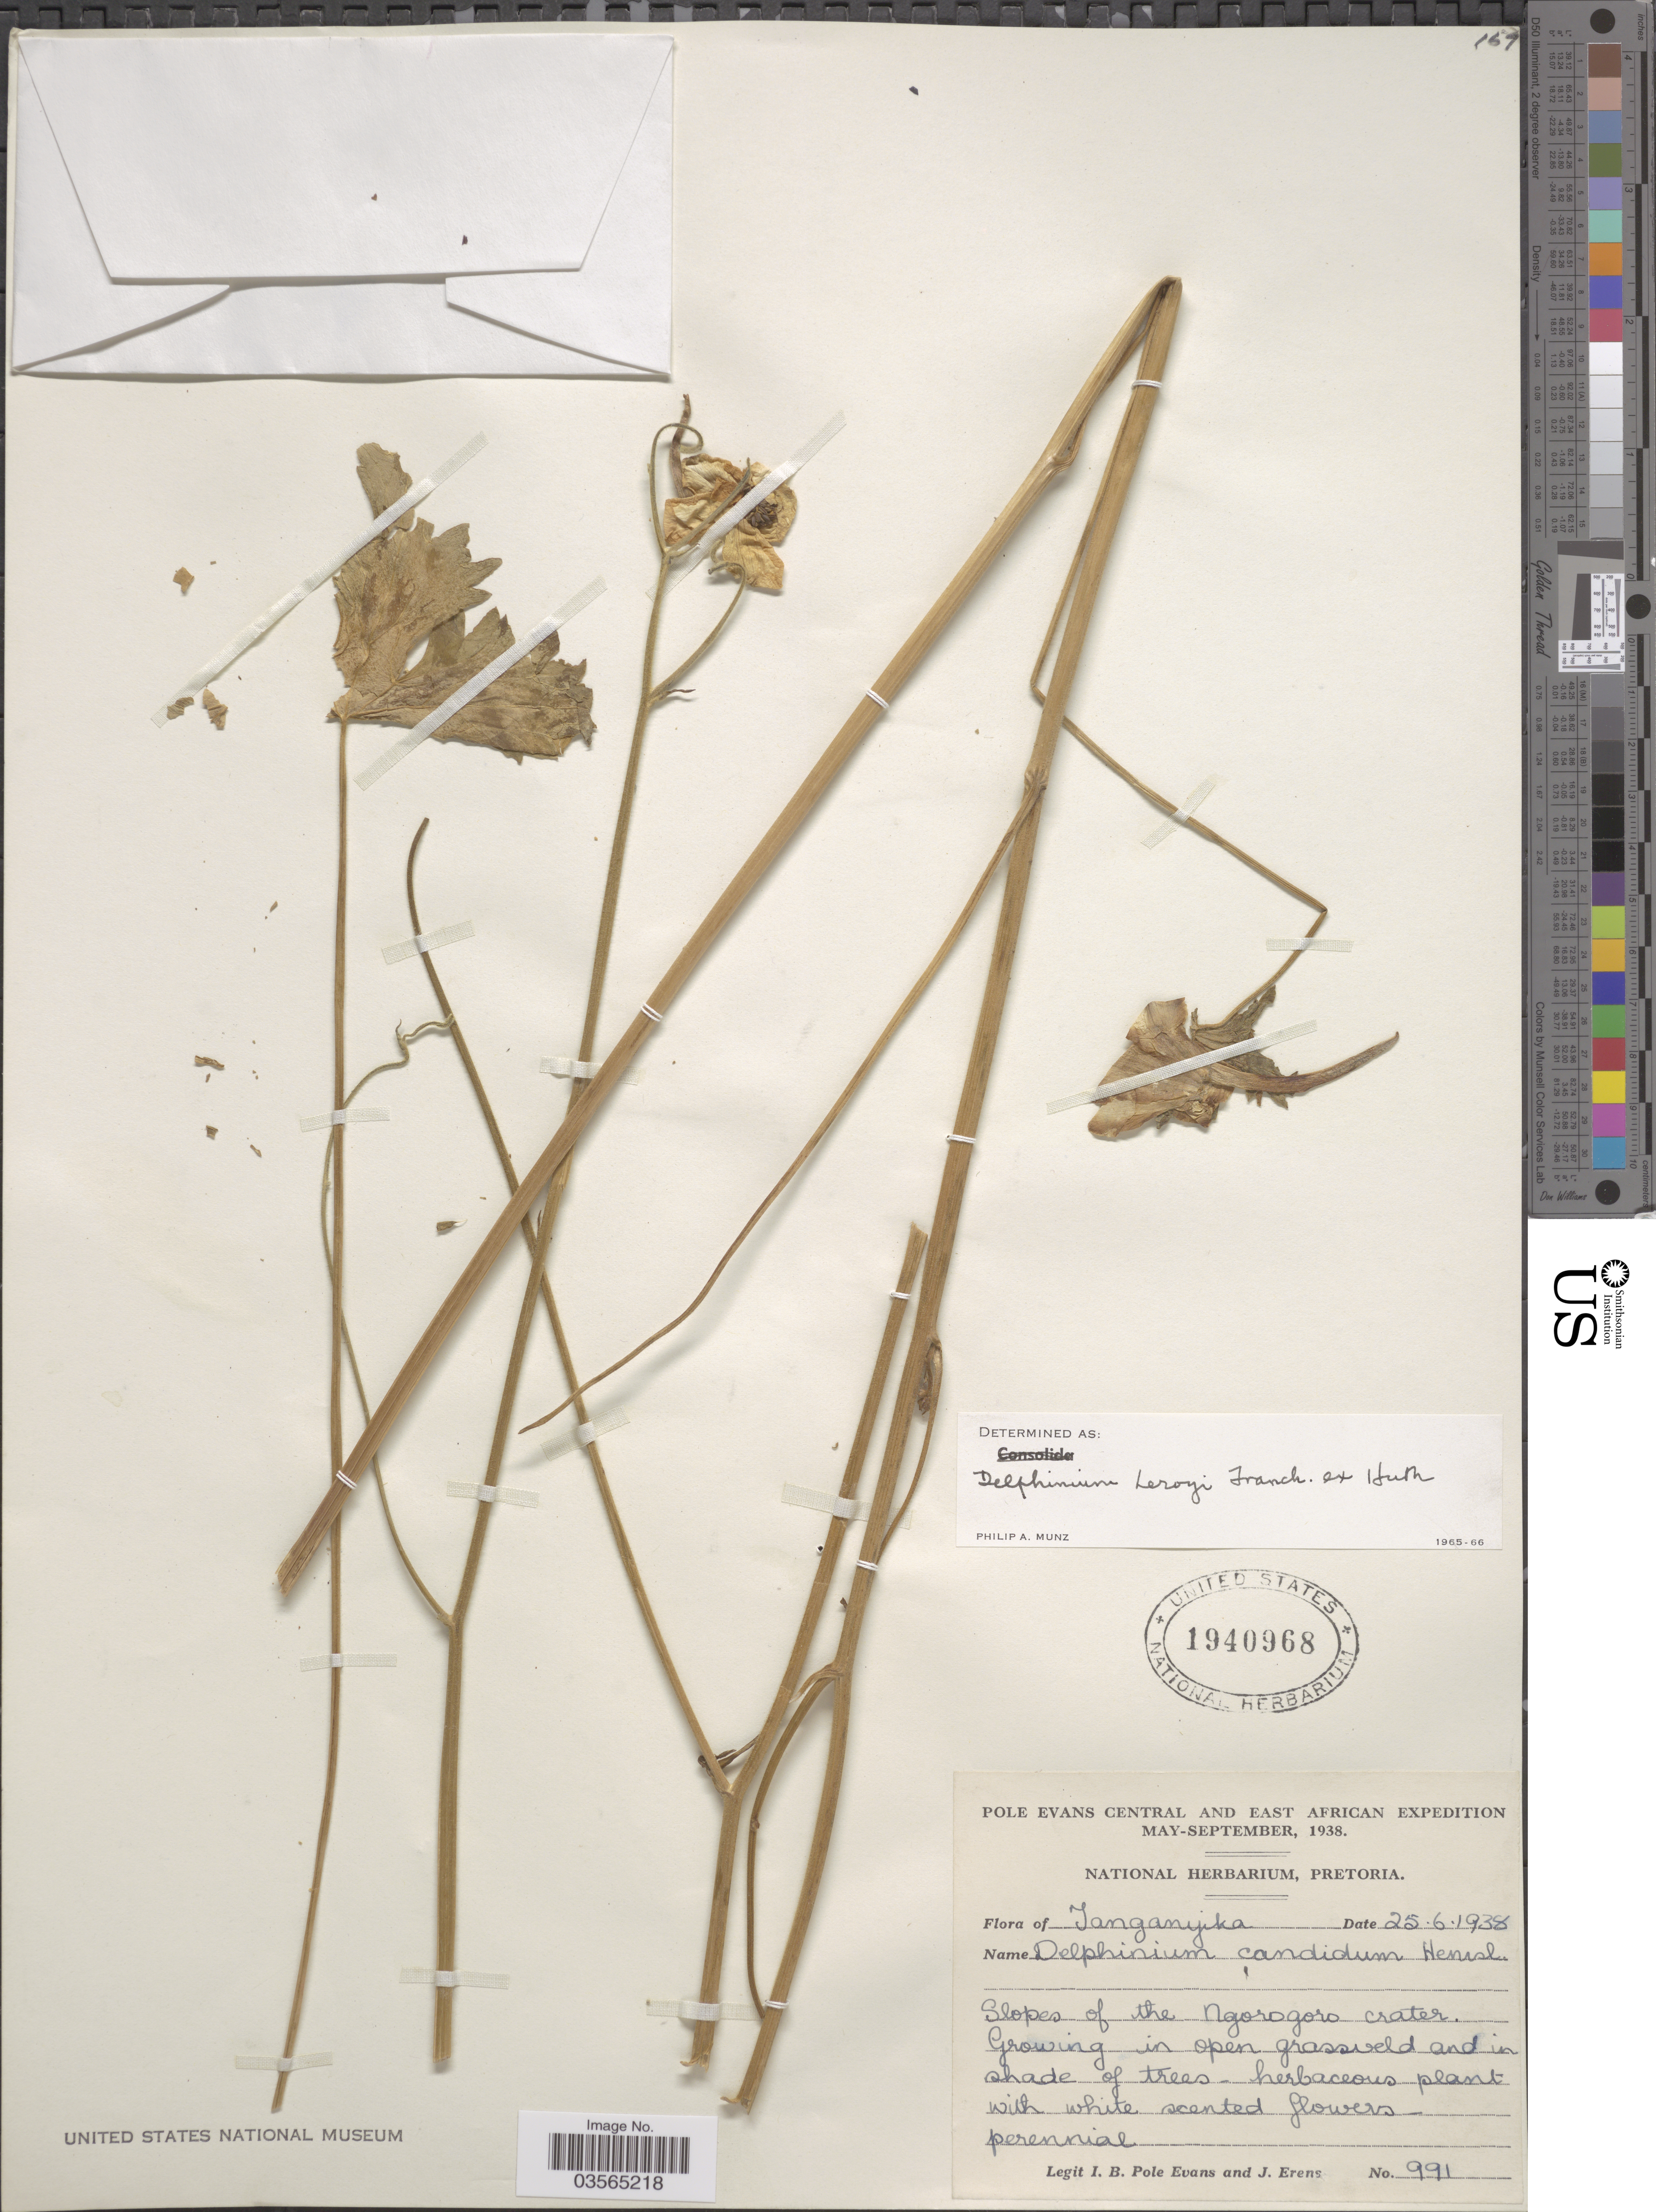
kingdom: Plantae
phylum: Tracheophyta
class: Magnoliopsida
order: Ranunculales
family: Ranunculaceae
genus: Delphinium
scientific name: Delphinium leroyi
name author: Franch. ex Huth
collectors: I. B. Pole-Evans & J. Erens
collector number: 991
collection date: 1938-06-25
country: Tanzania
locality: Central and East African. Tanganyika. Slopes of the Ngorogoro crater.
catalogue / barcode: US 1940968